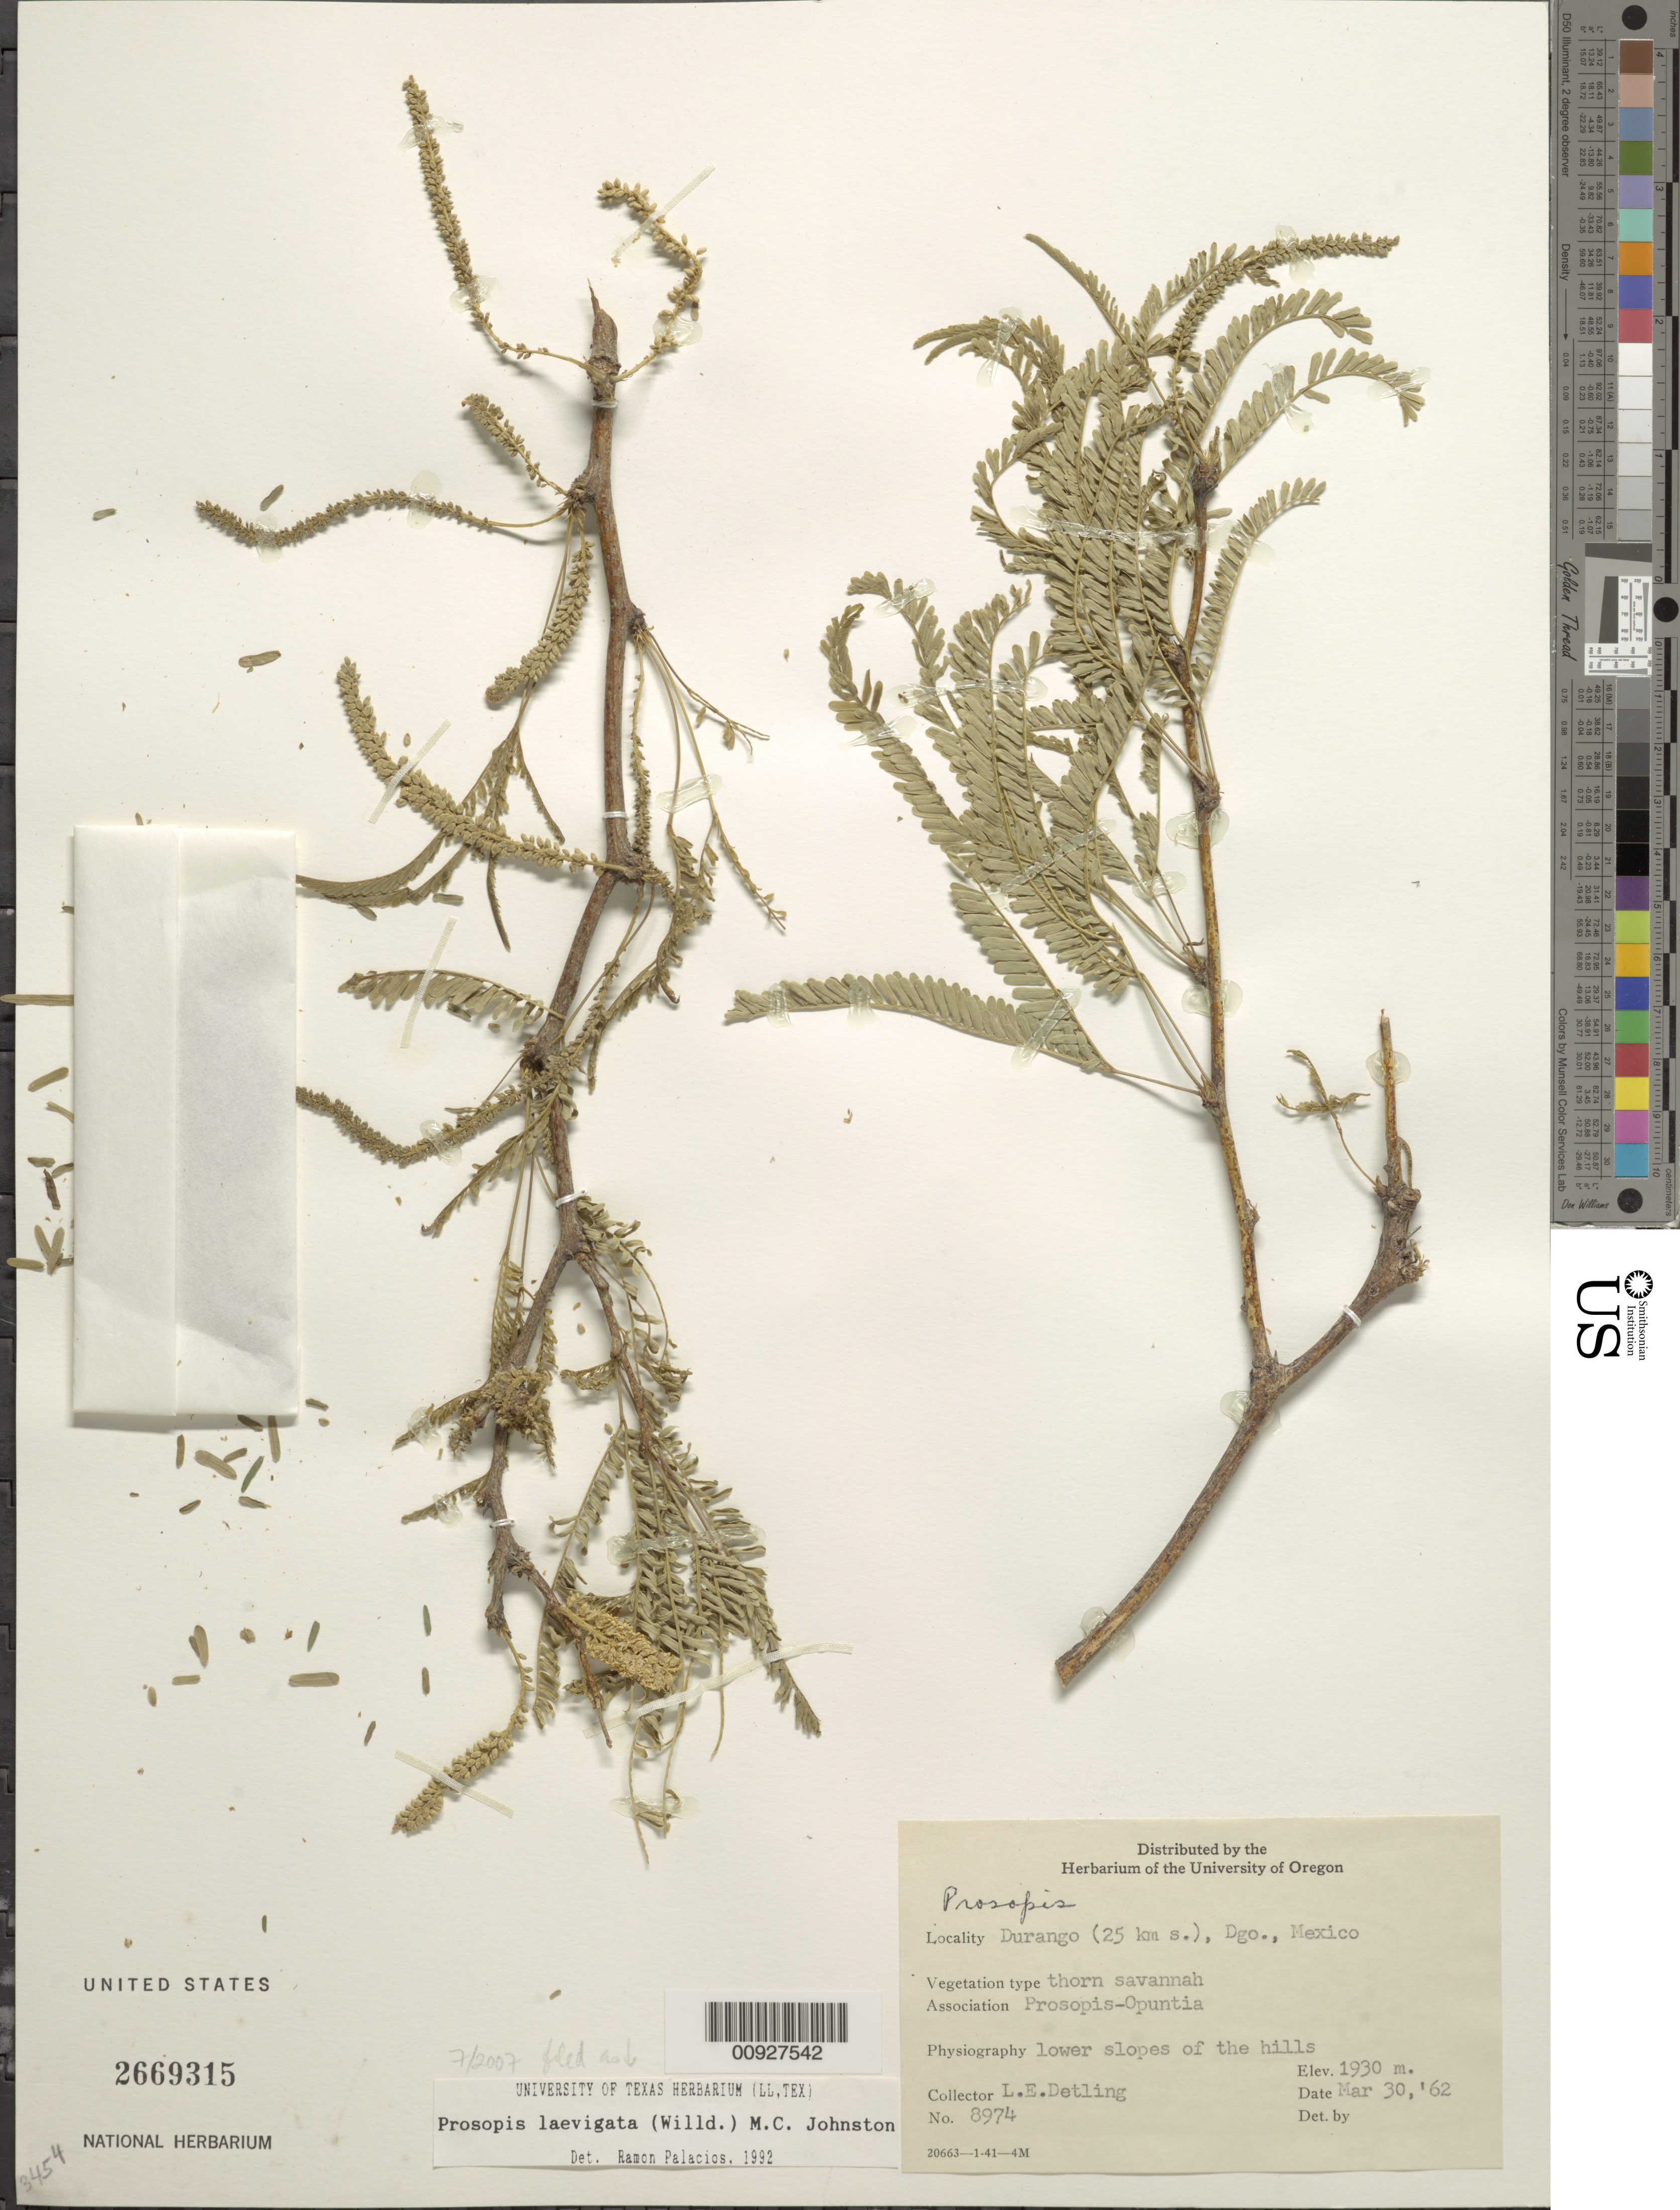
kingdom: Plantae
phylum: Tracheophyta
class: Magnoliopsida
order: Fabales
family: Fabaceae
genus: Neltuma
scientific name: Neltuma laevigata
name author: (Humb. & Bonpl. ex Willd.) Britton & Rose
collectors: L. E. Detling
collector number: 8974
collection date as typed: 30 Mar 1962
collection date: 1962-03-30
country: Mexico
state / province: Durango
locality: Durango (25 km S), Dgo.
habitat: Thorn savannah. Association Prosopis-Opuntia. Lower slopes of hills.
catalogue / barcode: US 2669315